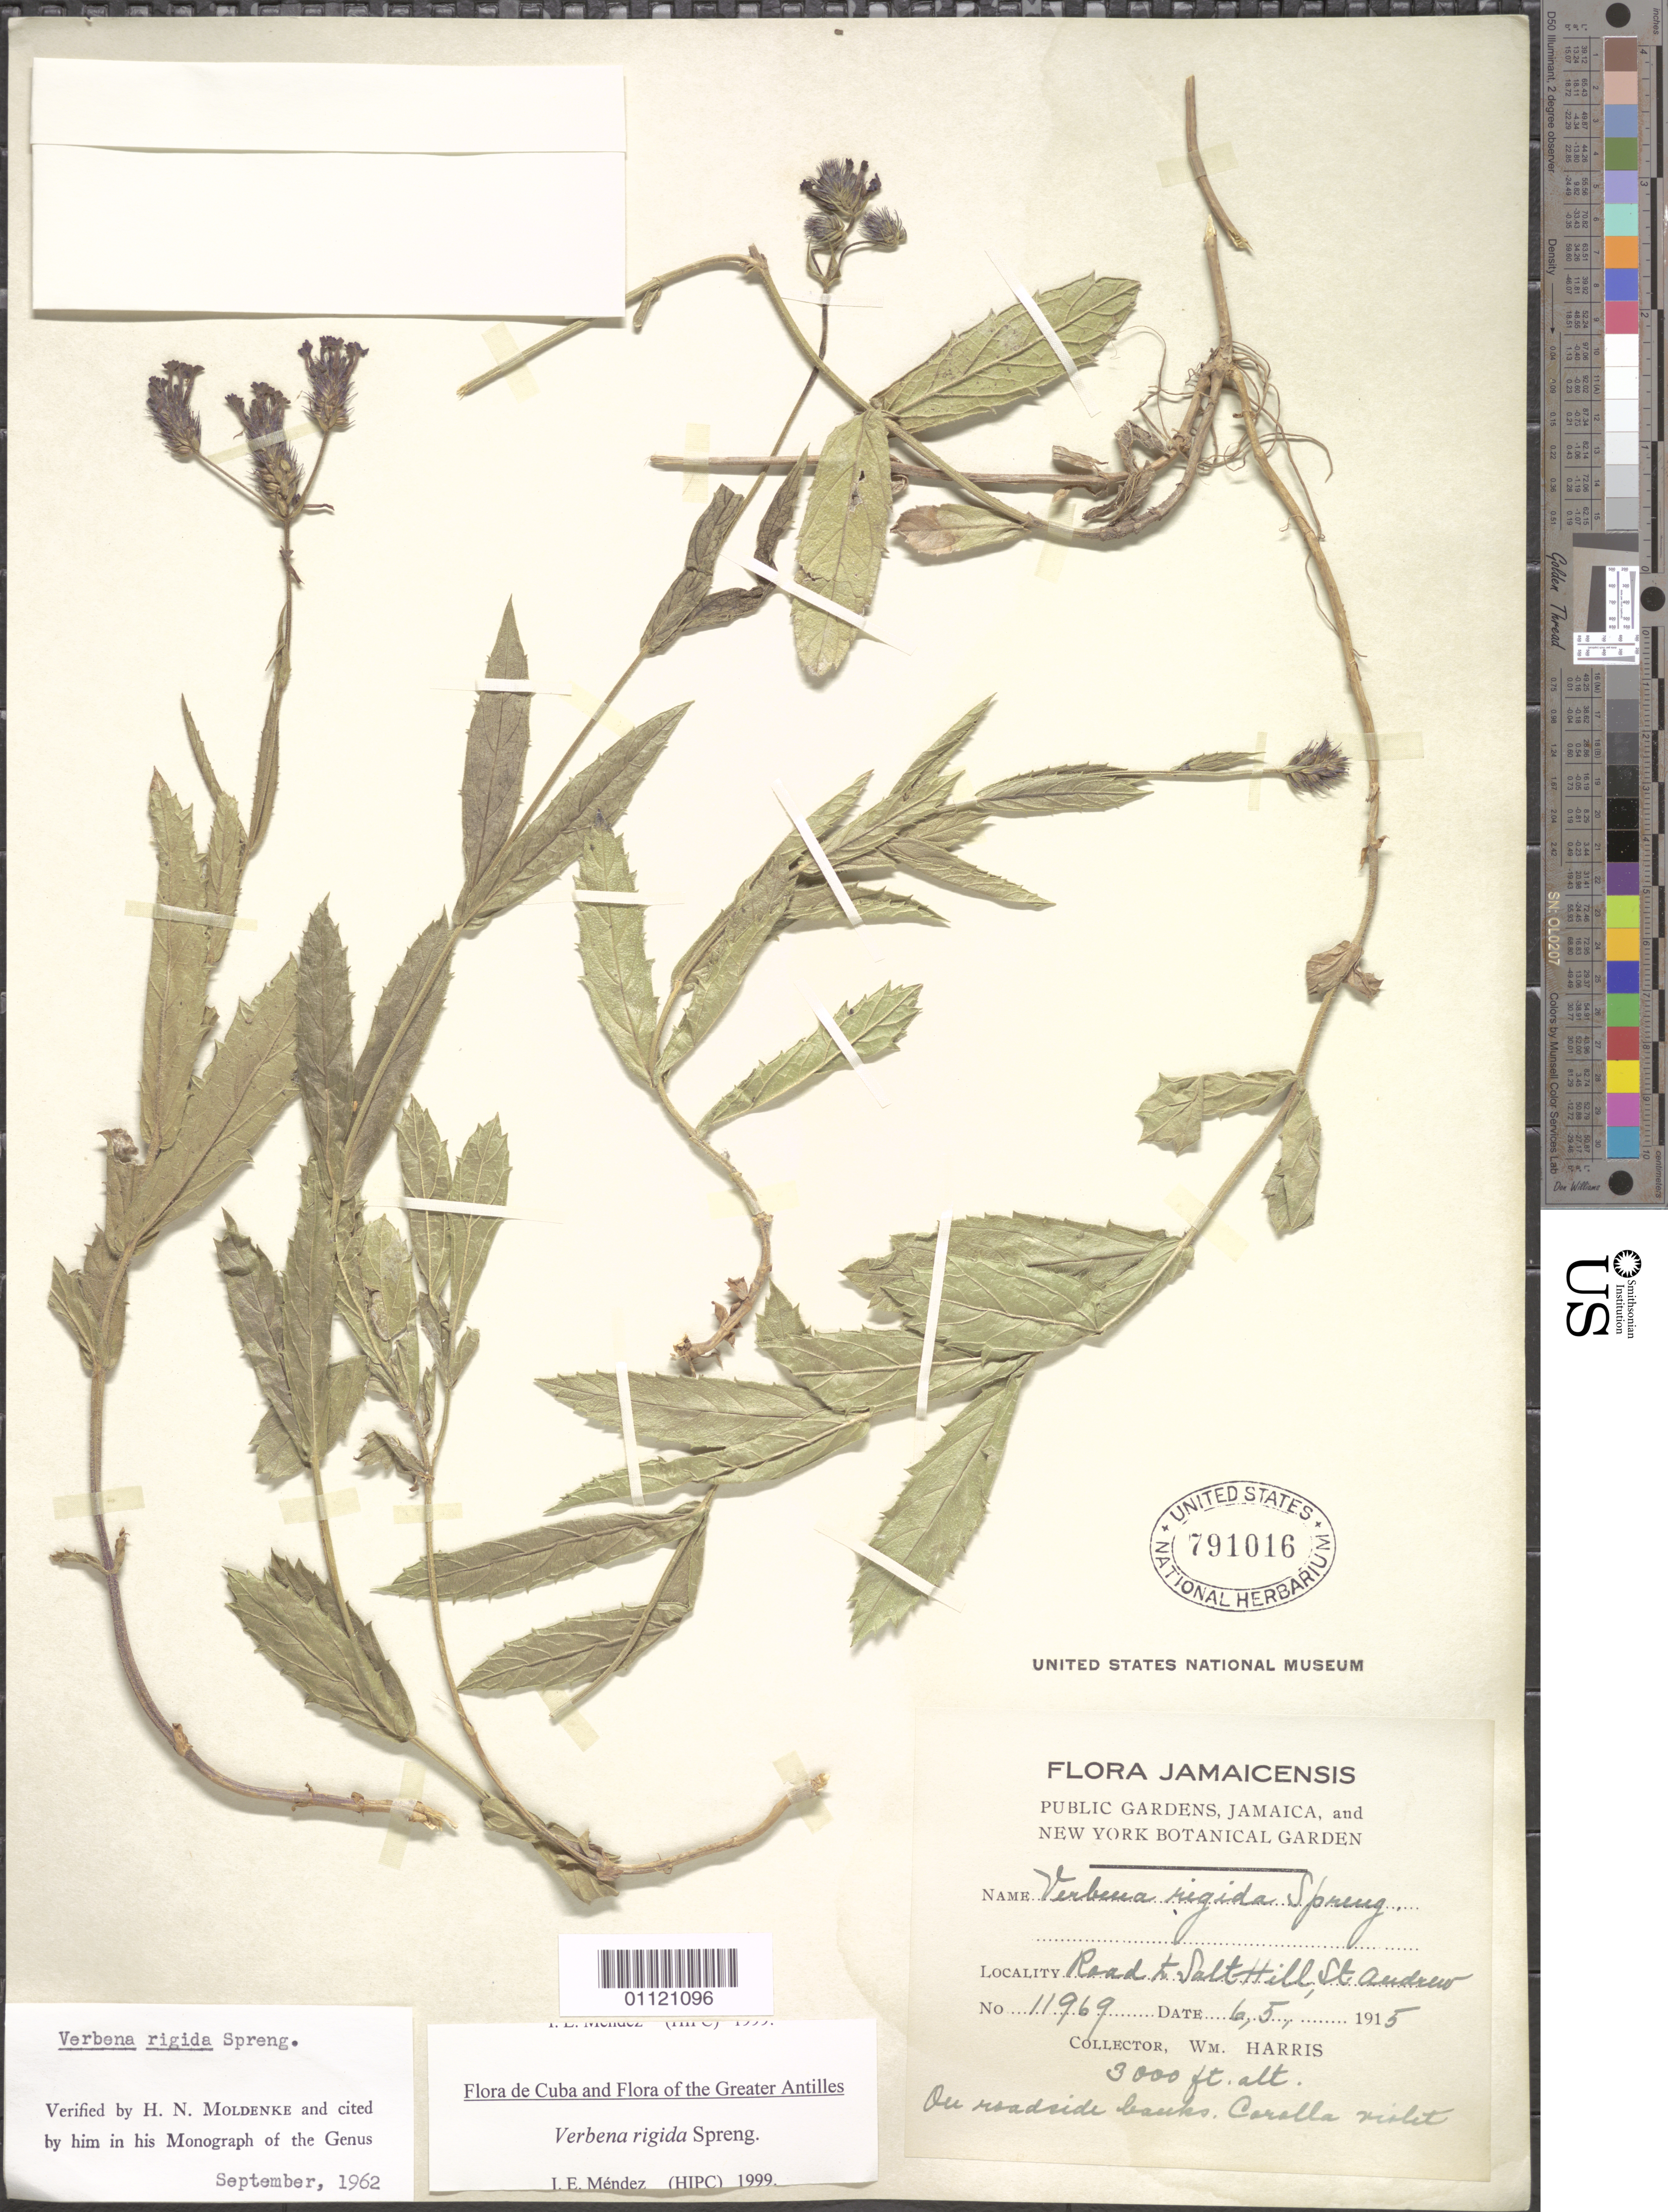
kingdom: Plantae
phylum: Tracheophyta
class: Magnoliopsida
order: Lamiales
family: Verbenaceae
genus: Verbena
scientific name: Verbena rigida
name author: Spreng.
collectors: W. H. Harris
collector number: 11969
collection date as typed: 06 May 1915 or 05 Jun 1915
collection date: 1915-05-06 or 1915-06-05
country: Jamaica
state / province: Saint Andrew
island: Jamaica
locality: Road to Salt Hill: On roadside banks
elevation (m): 914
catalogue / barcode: US 791016